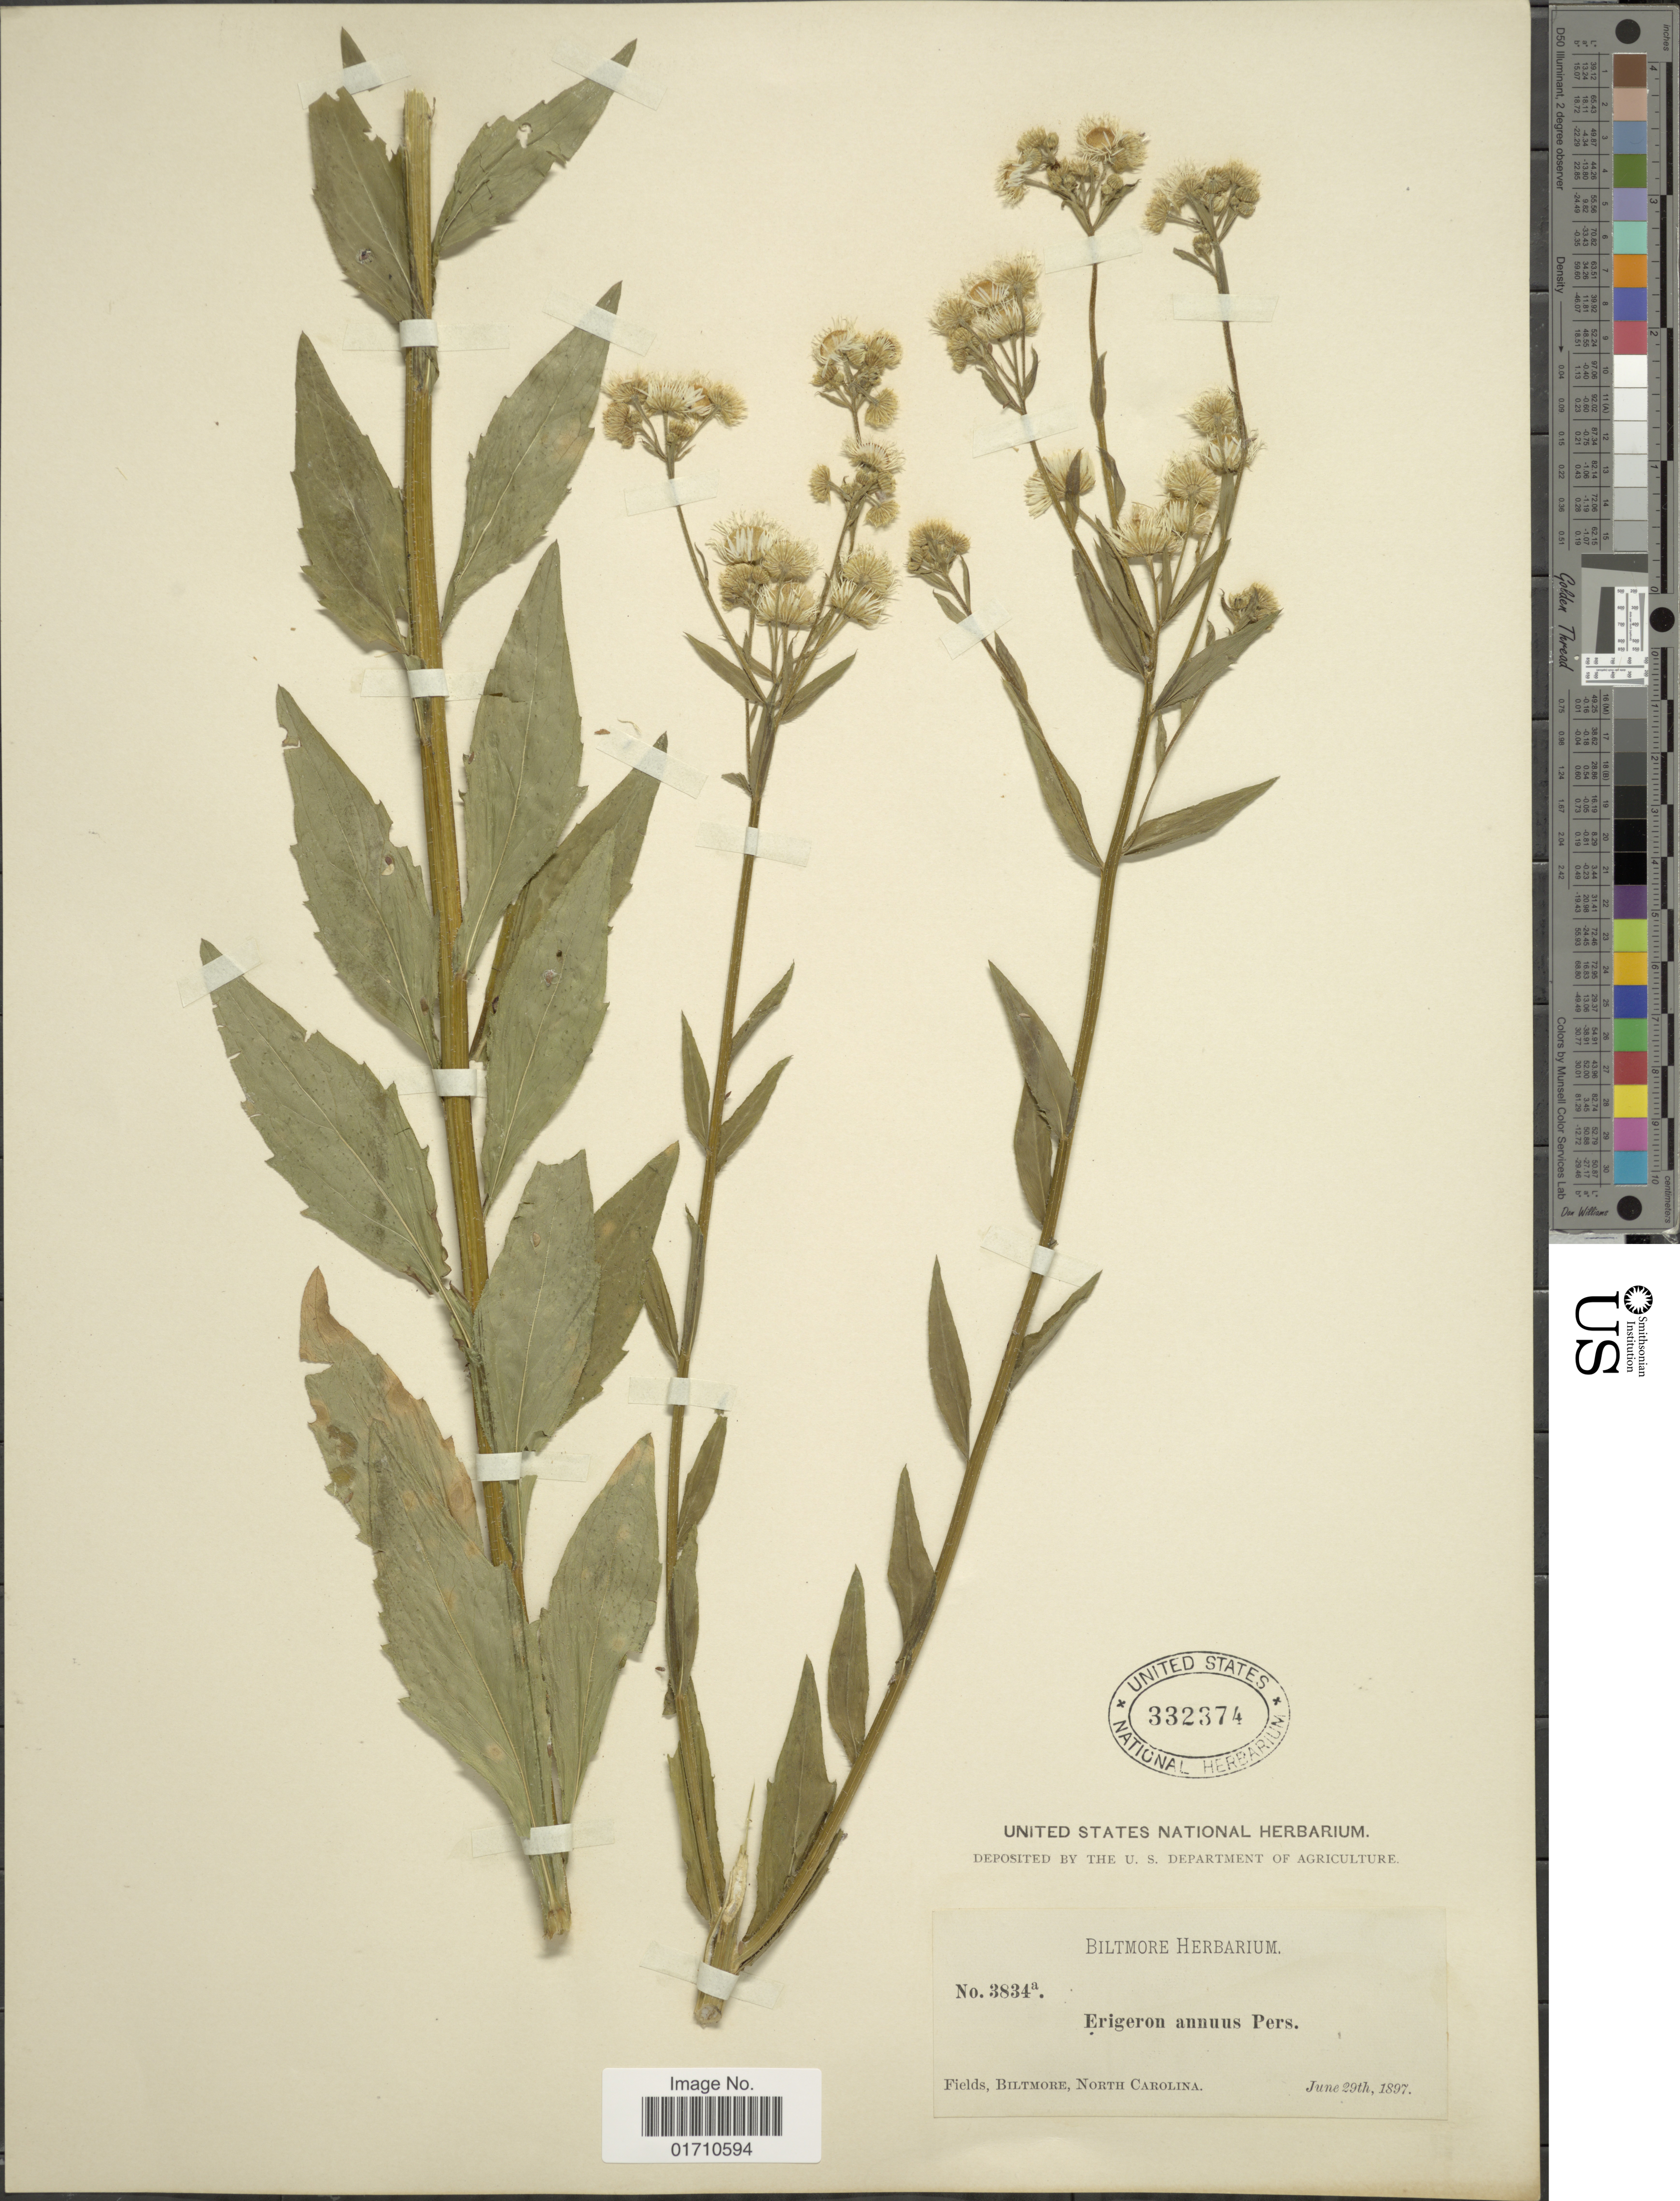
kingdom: Plantae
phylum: Tracheophyta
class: Magnoliopsida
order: Asterales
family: Asteraceae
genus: Erigeron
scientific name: Erigeron annuus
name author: (L.) Pers.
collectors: ex herb. Biltmore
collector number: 3834a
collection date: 1897-06-29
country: United States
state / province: North Carolina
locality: Fields, Biltmore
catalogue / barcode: US 332374